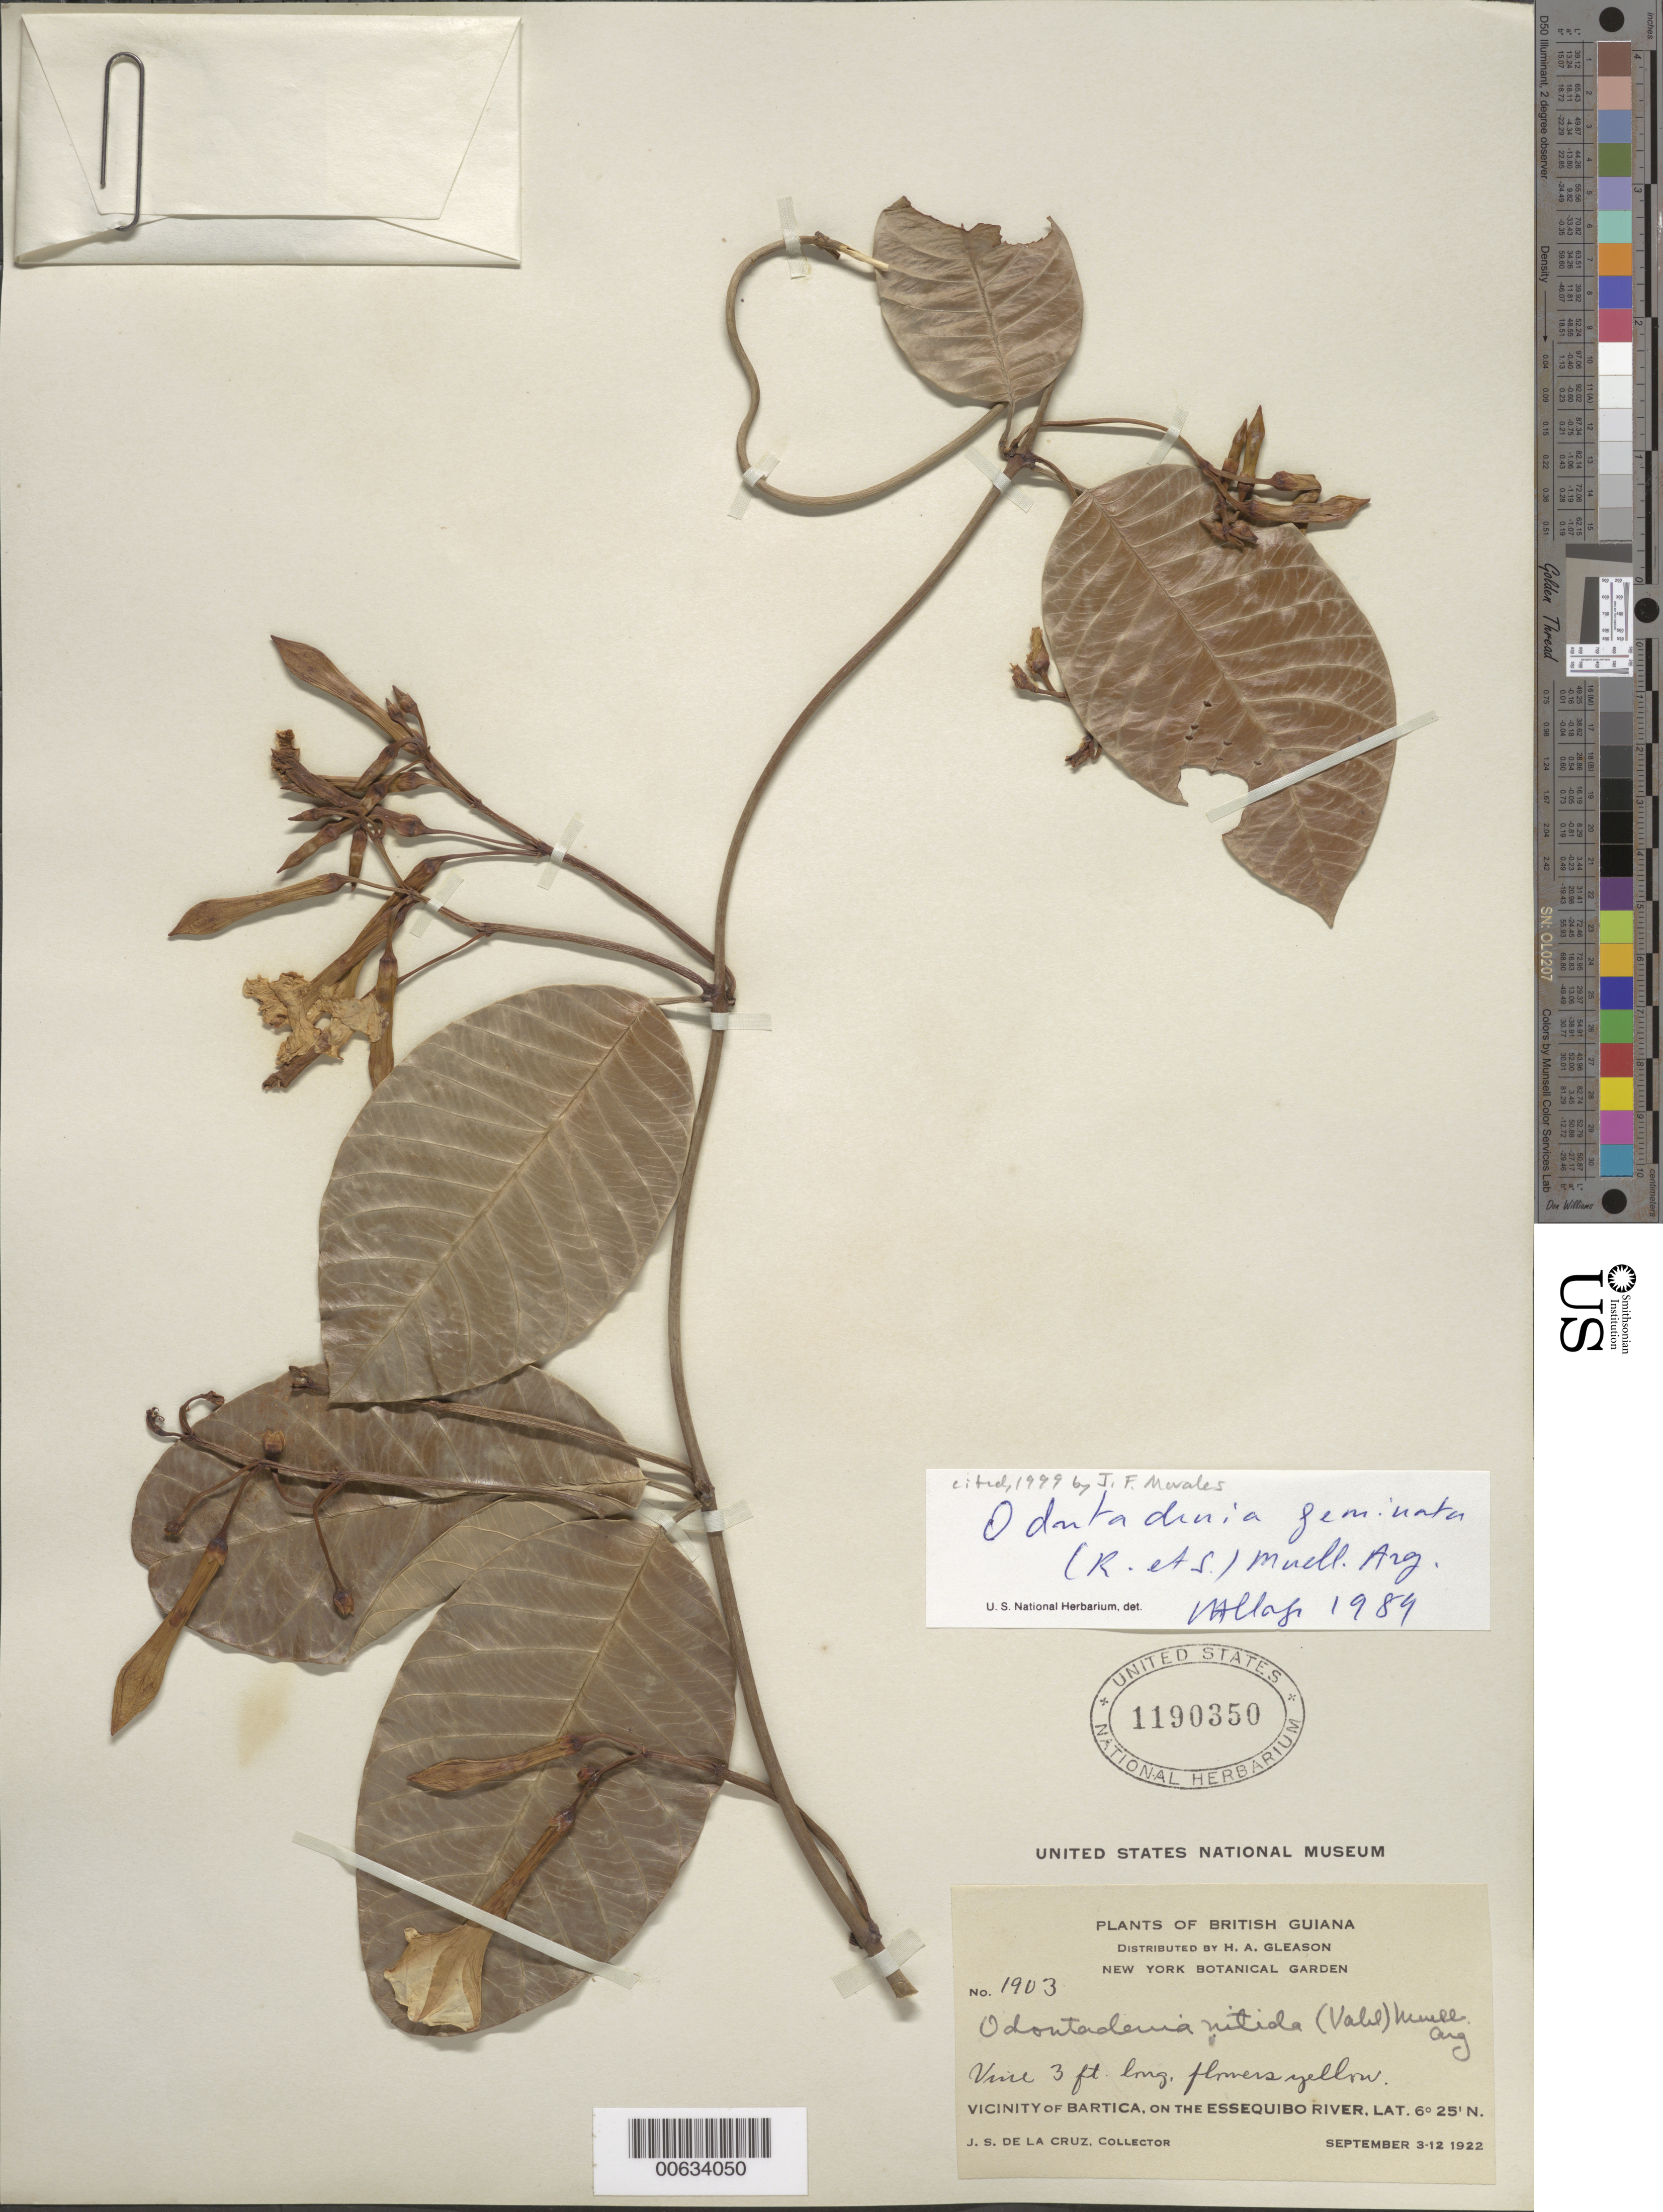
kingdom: Plantae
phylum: Tracheophyta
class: Magnoliopsida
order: Gentianales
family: Apocynaceae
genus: Odontadenia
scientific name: Odontadenia geminata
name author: (Hoffmanns. ex Roem. & Schult.) Müll. Arg.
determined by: Allorge, L.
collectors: J. S. de la Cruz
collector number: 1903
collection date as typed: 3-Sep-22 to 12-Sep-22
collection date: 1922-09-03/1922-09-12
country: Guyana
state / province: Cuyuni-Mazaruni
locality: Bartica, vic., on the Essequibo River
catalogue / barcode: US 1190350